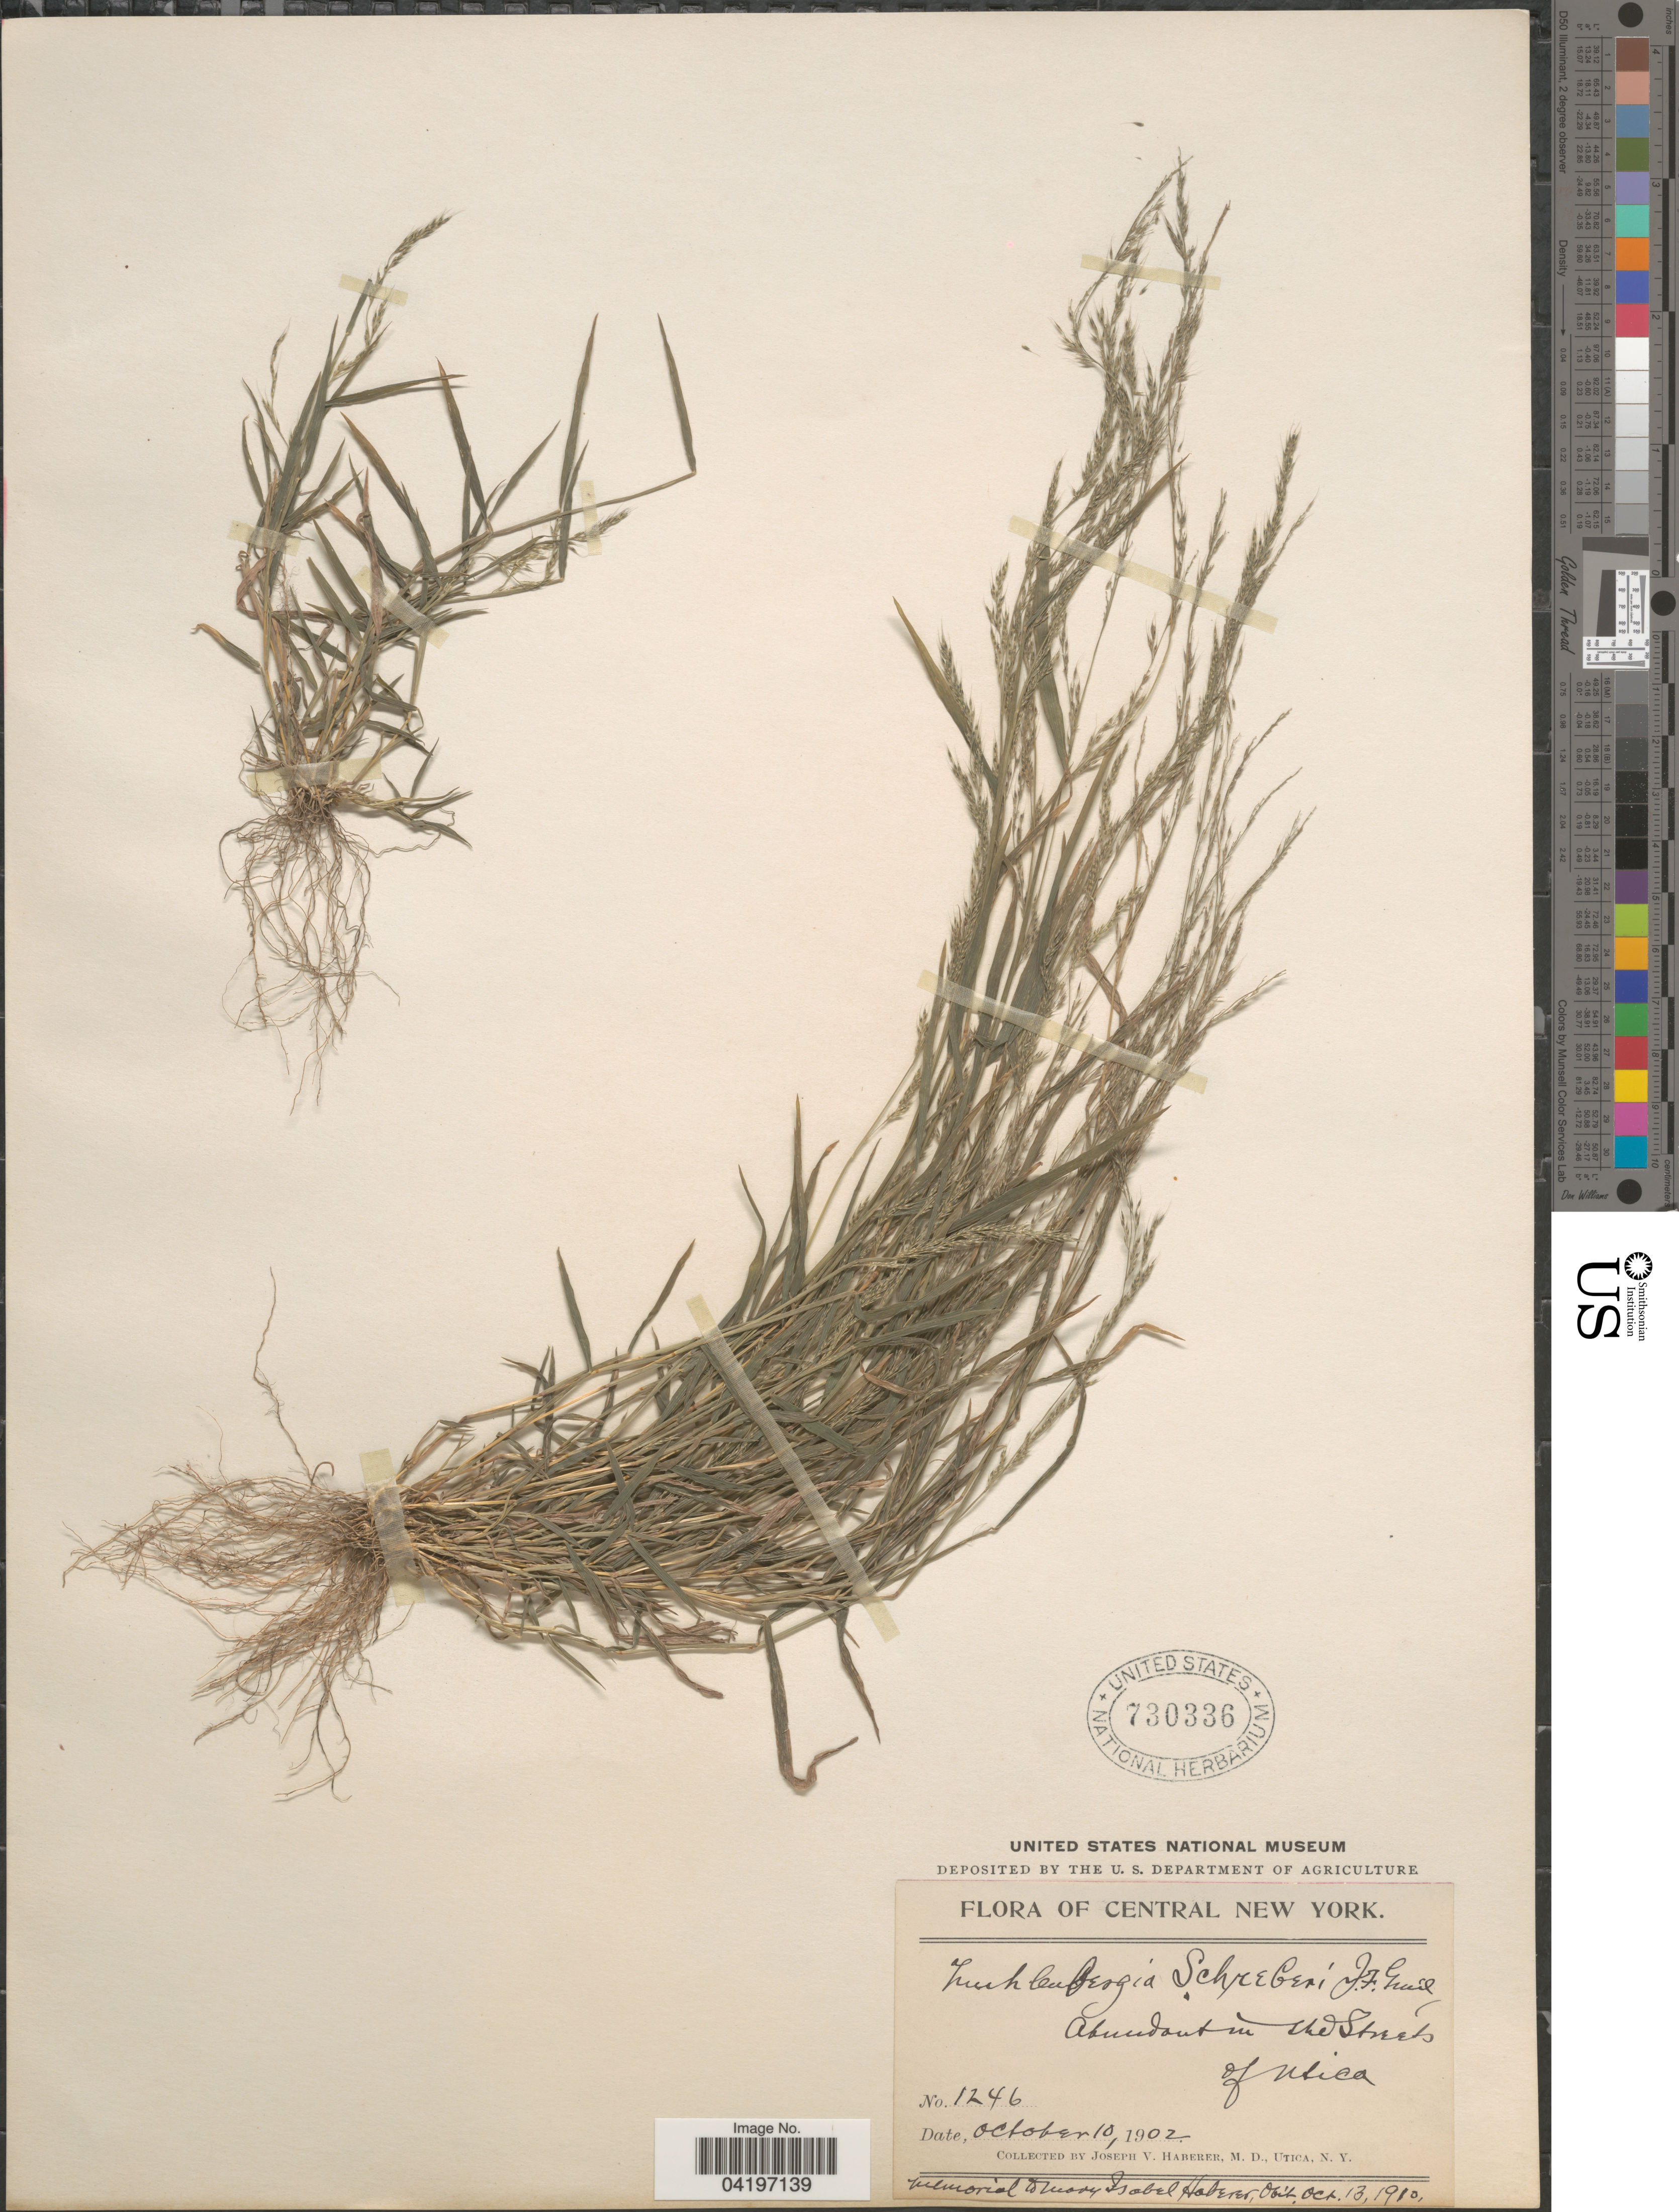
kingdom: Plantae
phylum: Tracheophyta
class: Liliopsida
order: Poales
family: Poaceae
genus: Muhlenbergia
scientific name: Muhlenbergia schreberi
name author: J.F. Gmel.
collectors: J. V. Haberer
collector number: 1246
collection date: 1902-10-10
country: United States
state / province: New York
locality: Central New York. Abundant in the streets of Utica.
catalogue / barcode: US 730336